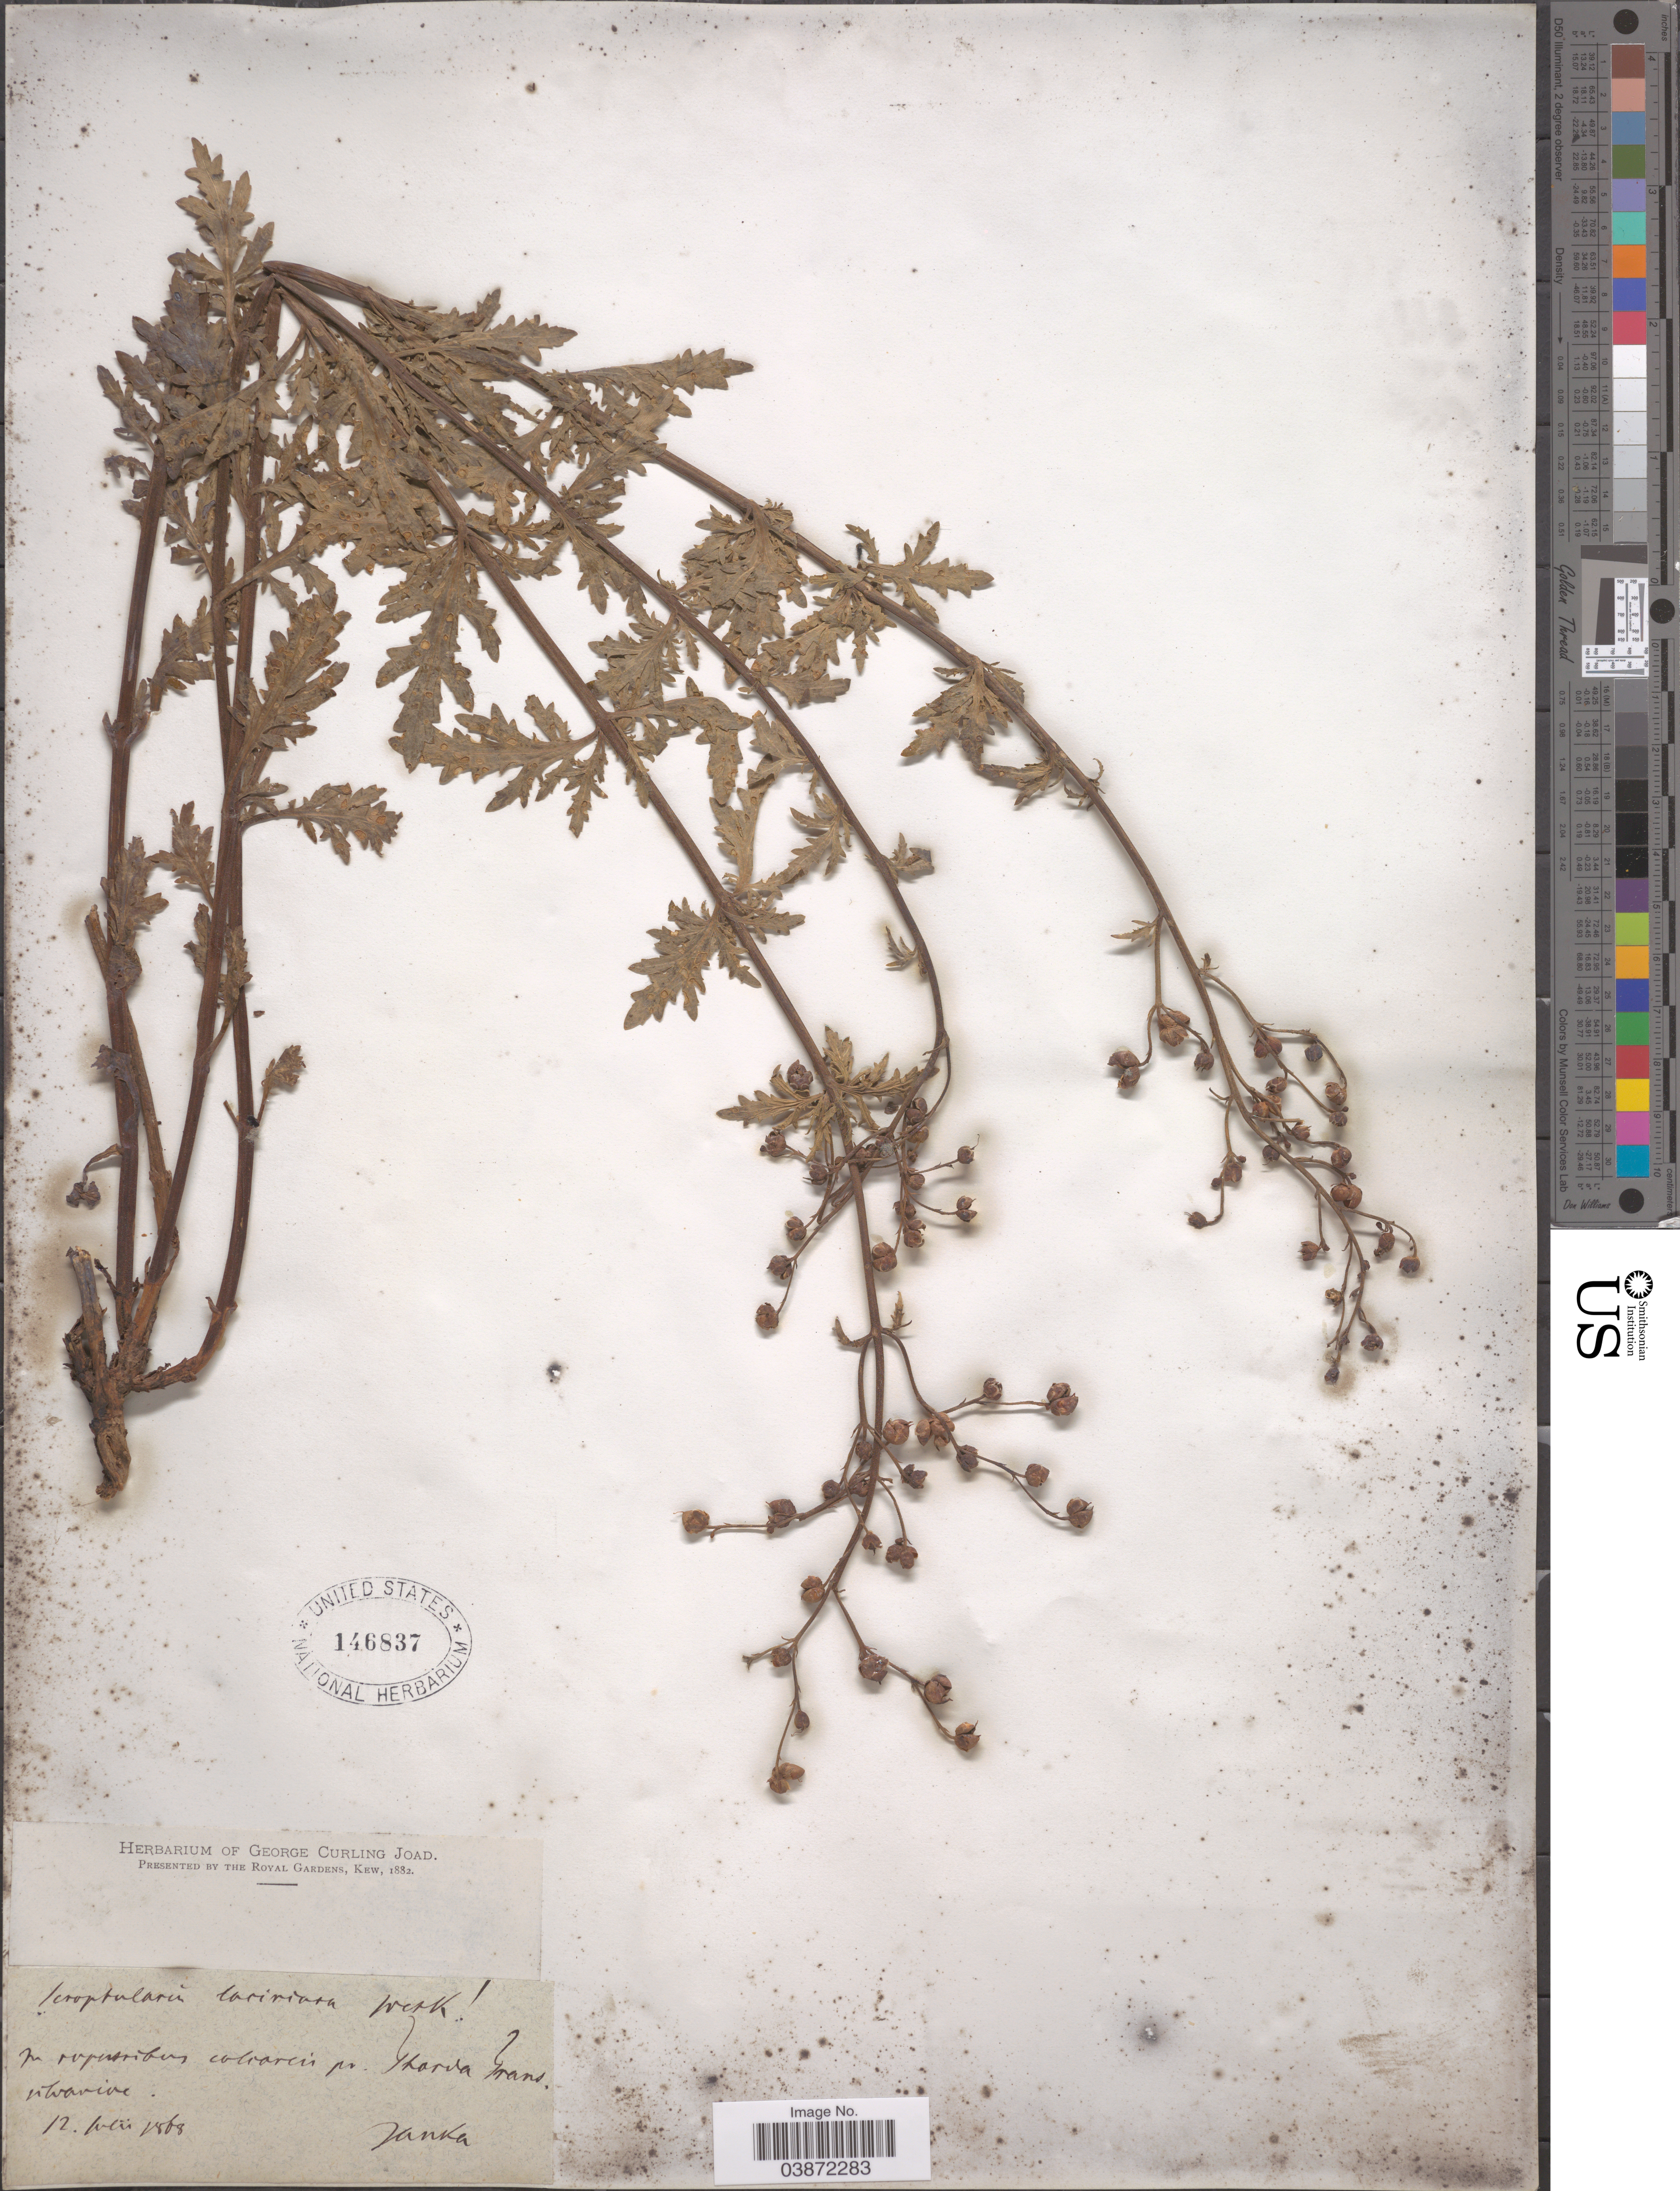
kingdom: Plantae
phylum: Tracheophyta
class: Magnoliopsida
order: Lamiales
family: Scrophulariaceae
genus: Scrophularia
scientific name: Scrophularia laciniata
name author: Waldst. & Kit.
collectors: V. Janka von Bulcs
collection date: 1868-07-12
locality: In rupestribus calcarcis pr. Tharva [interpreted] Trans intrarire.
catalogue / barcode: US 146837